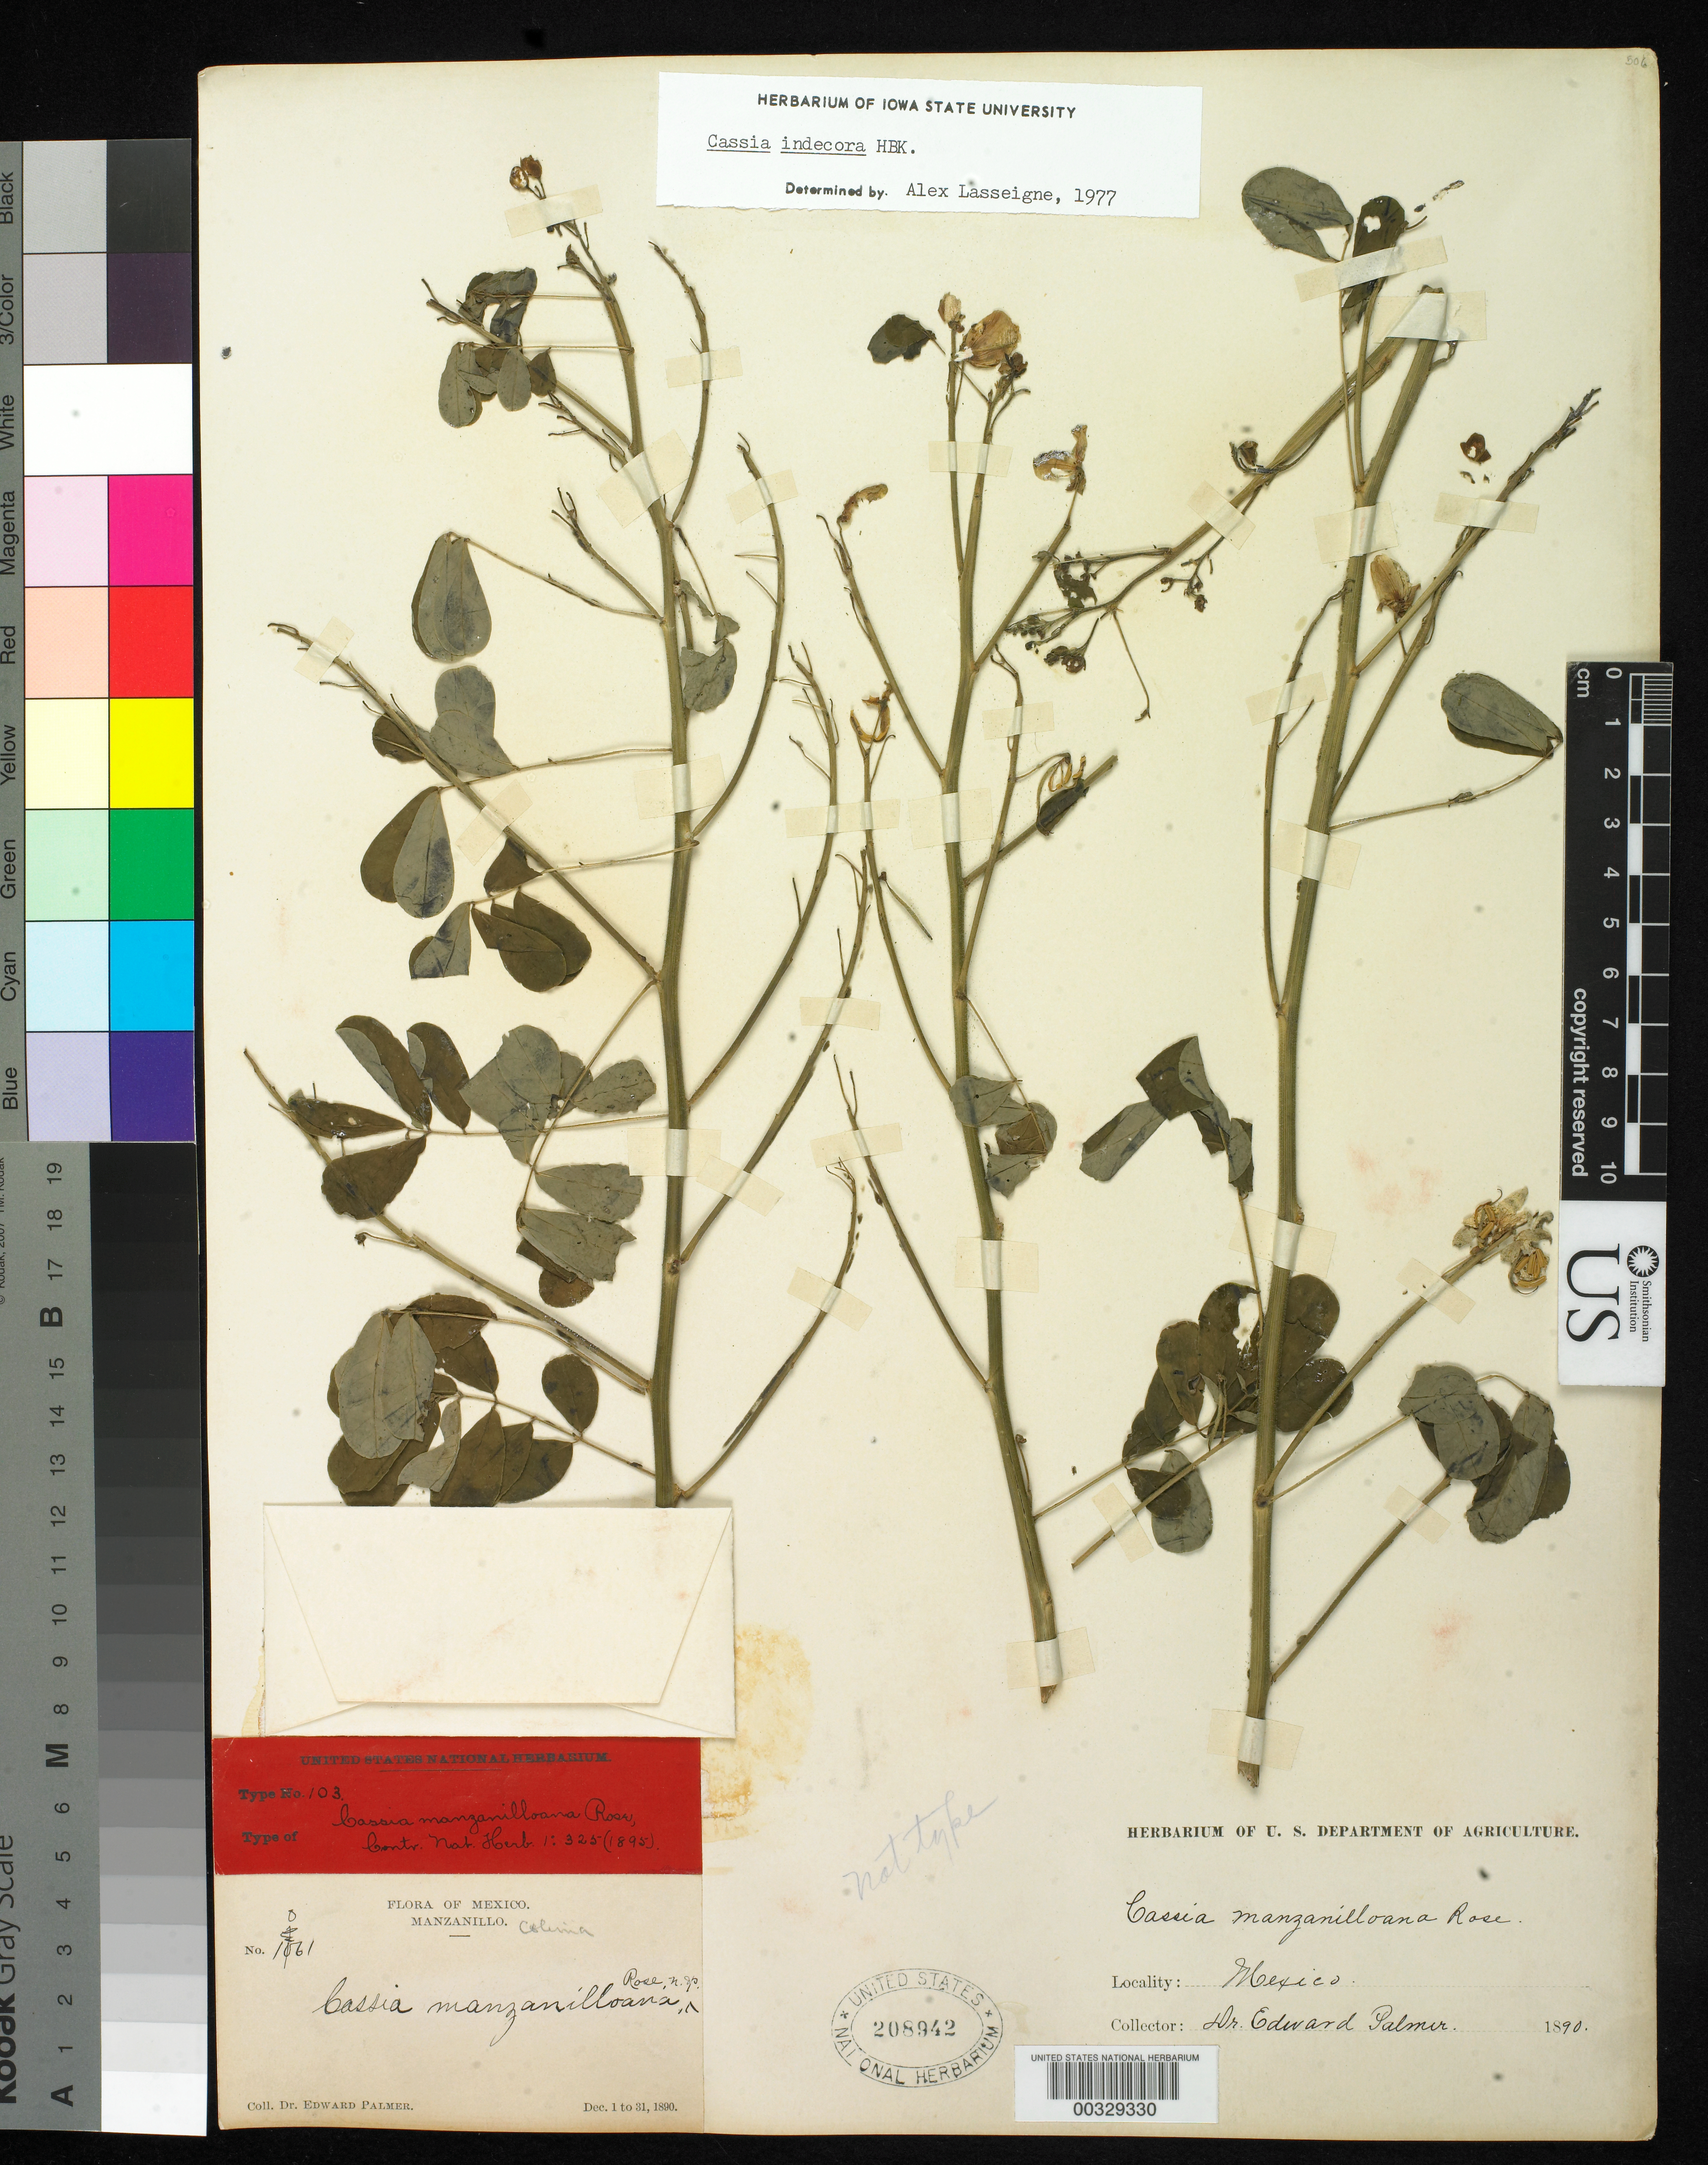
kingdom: Plantae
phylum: Tracheophyta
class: Magnoliopsida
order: Fabales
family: Fabaceae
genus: Cassia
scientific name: Cassia manzanilloana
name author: Rose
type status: Type Collection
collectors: E. Palmer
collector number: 1061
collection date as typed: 01 Dec 1890 to 31 Dec 1890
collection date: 1890-12-01/1890-12-31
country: Mexico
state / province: Colima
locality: Manzanillo.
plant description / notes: Protologue cites two collection, Palmer 1161 (Colima, Jan 9 to Feb 6, 1891) & Palmer 1061 (Manzanillo, Dec 1 to 31, 1890); unclear whether this is an error, or there are two syntypes [all US sheets from Manzanillo, Dec. 1 to 31, 1890].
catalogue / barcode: US 208942